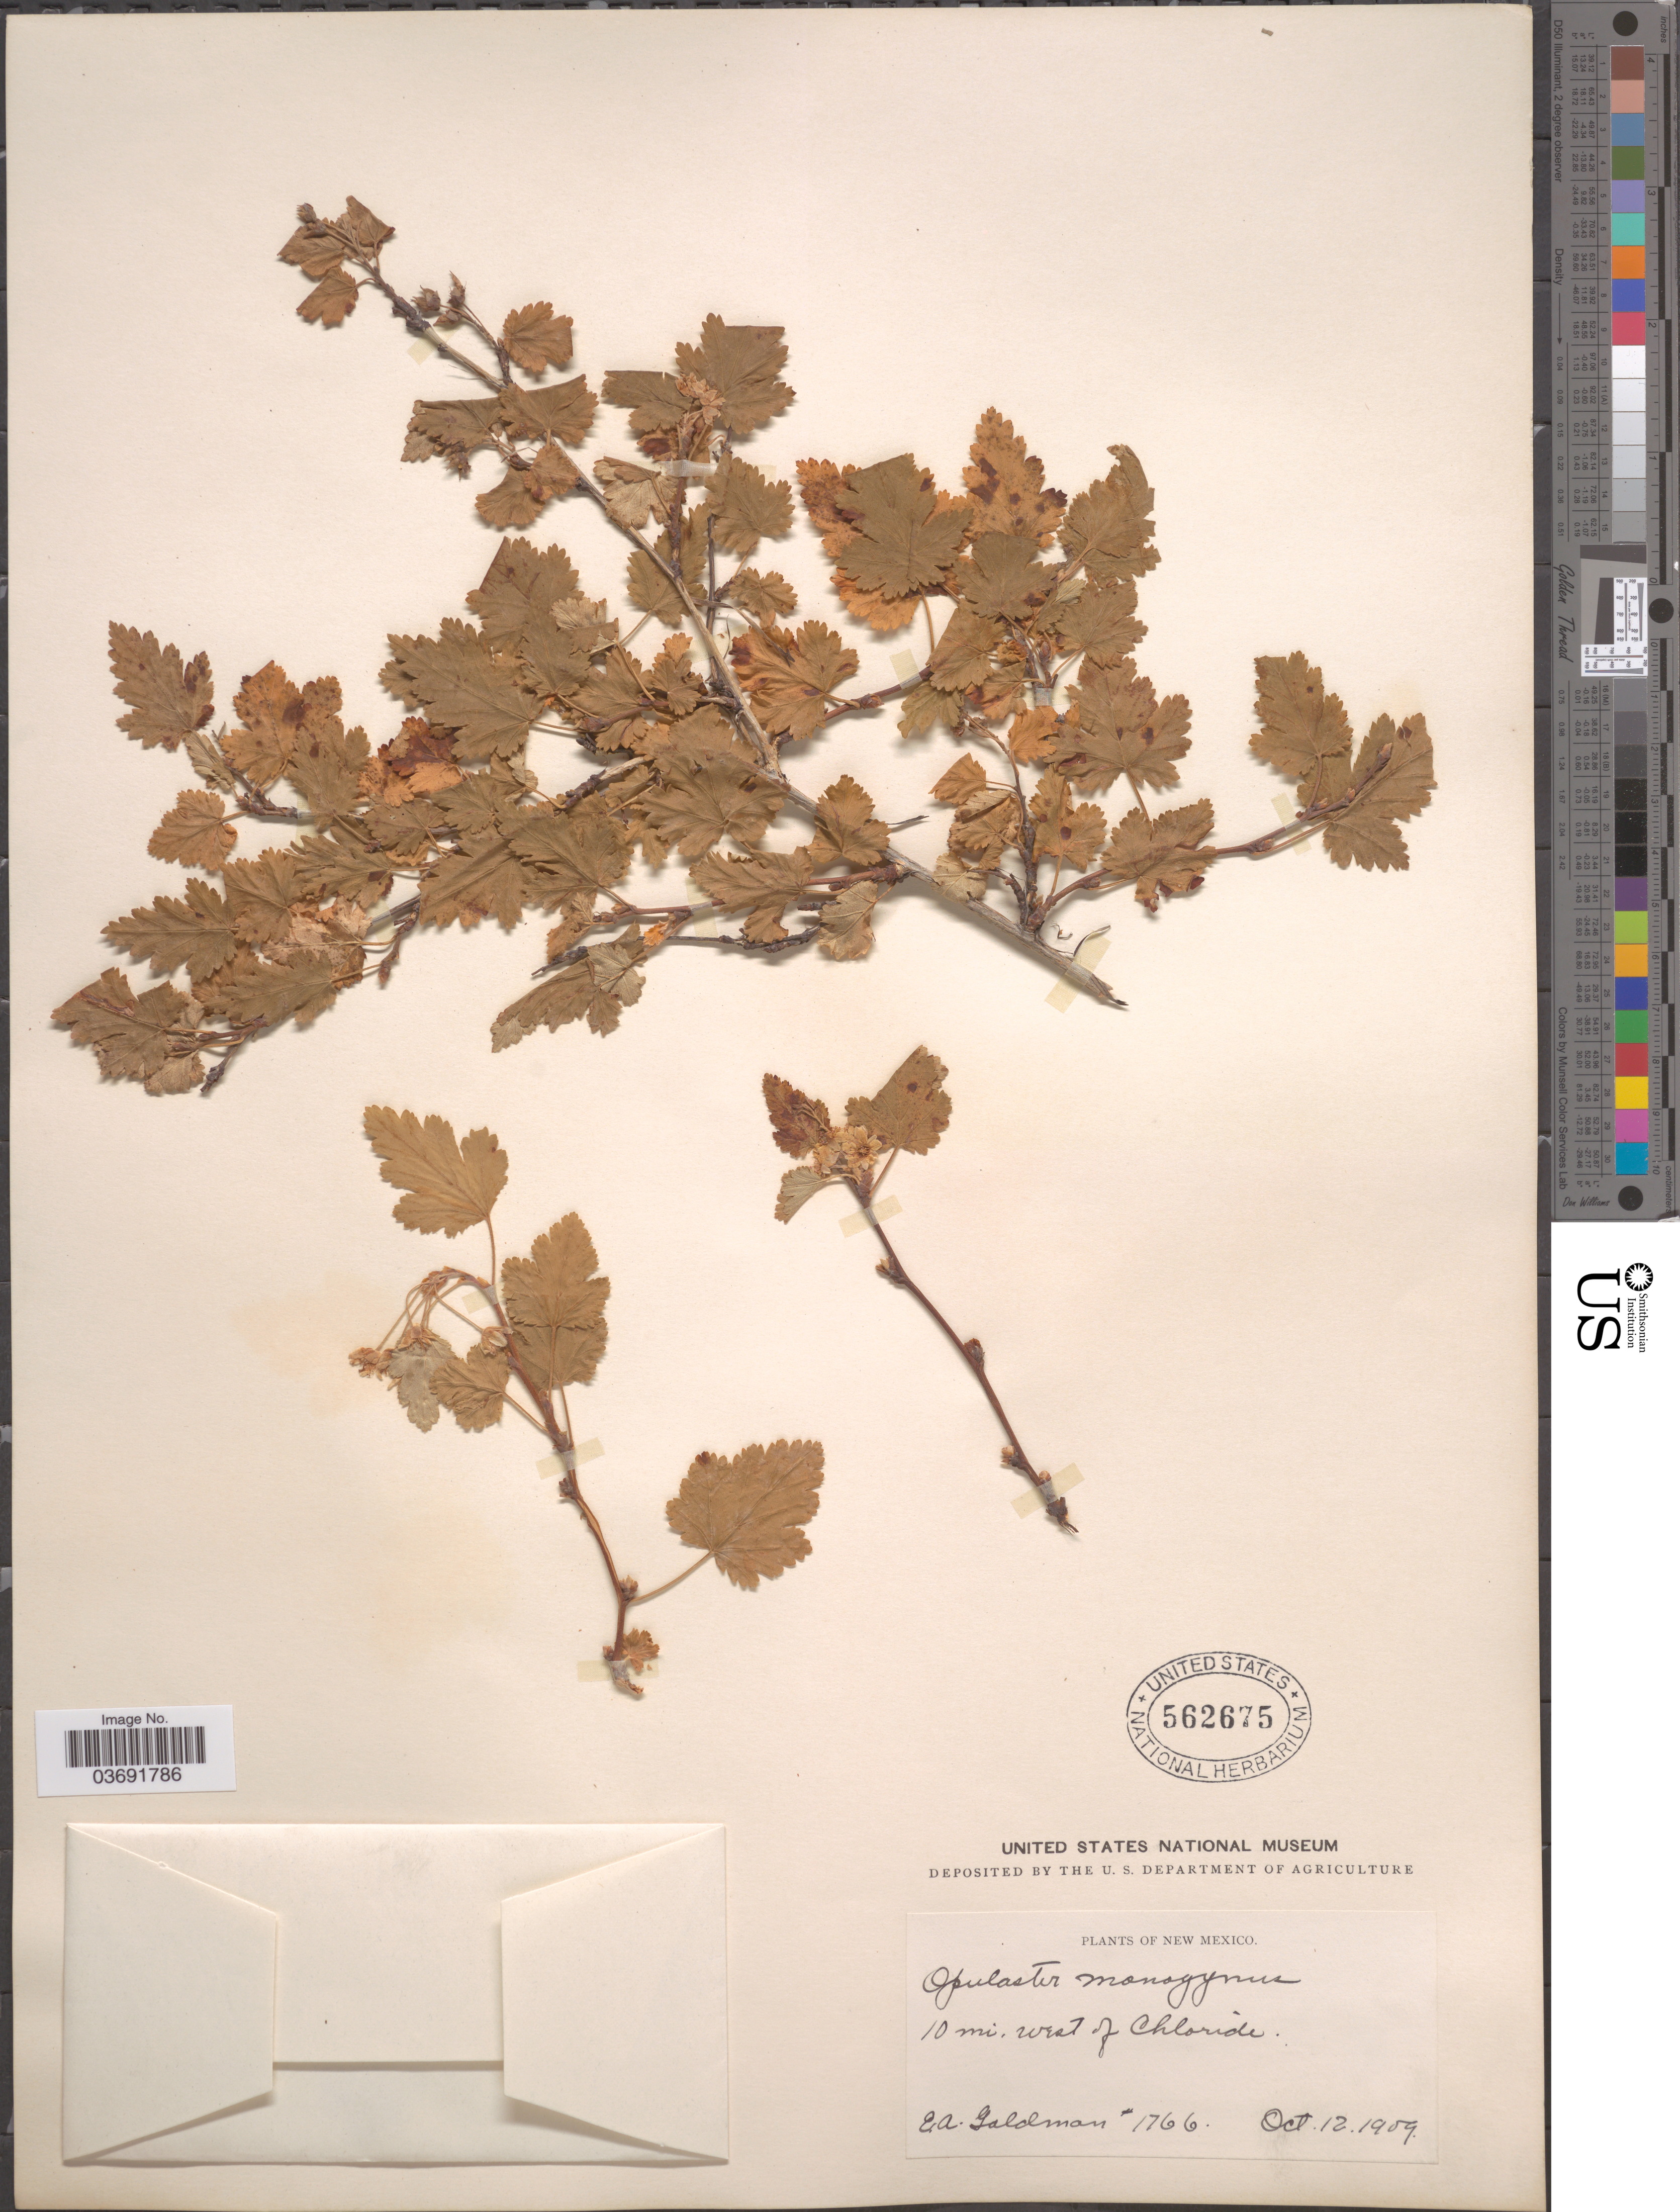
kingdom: Plantae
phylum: Tracheophyta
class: Magnoliopsida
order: Rosales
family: Rosaceae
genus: Physocarpus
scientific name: Physocarpus monogynus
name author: (Torr.) J.M. Coult.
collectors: E. A. Goldman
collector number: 1766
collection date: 1909-10-12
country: United States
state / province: New Mexico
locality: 10 mi. west of Chloride.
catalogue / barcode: US 562675